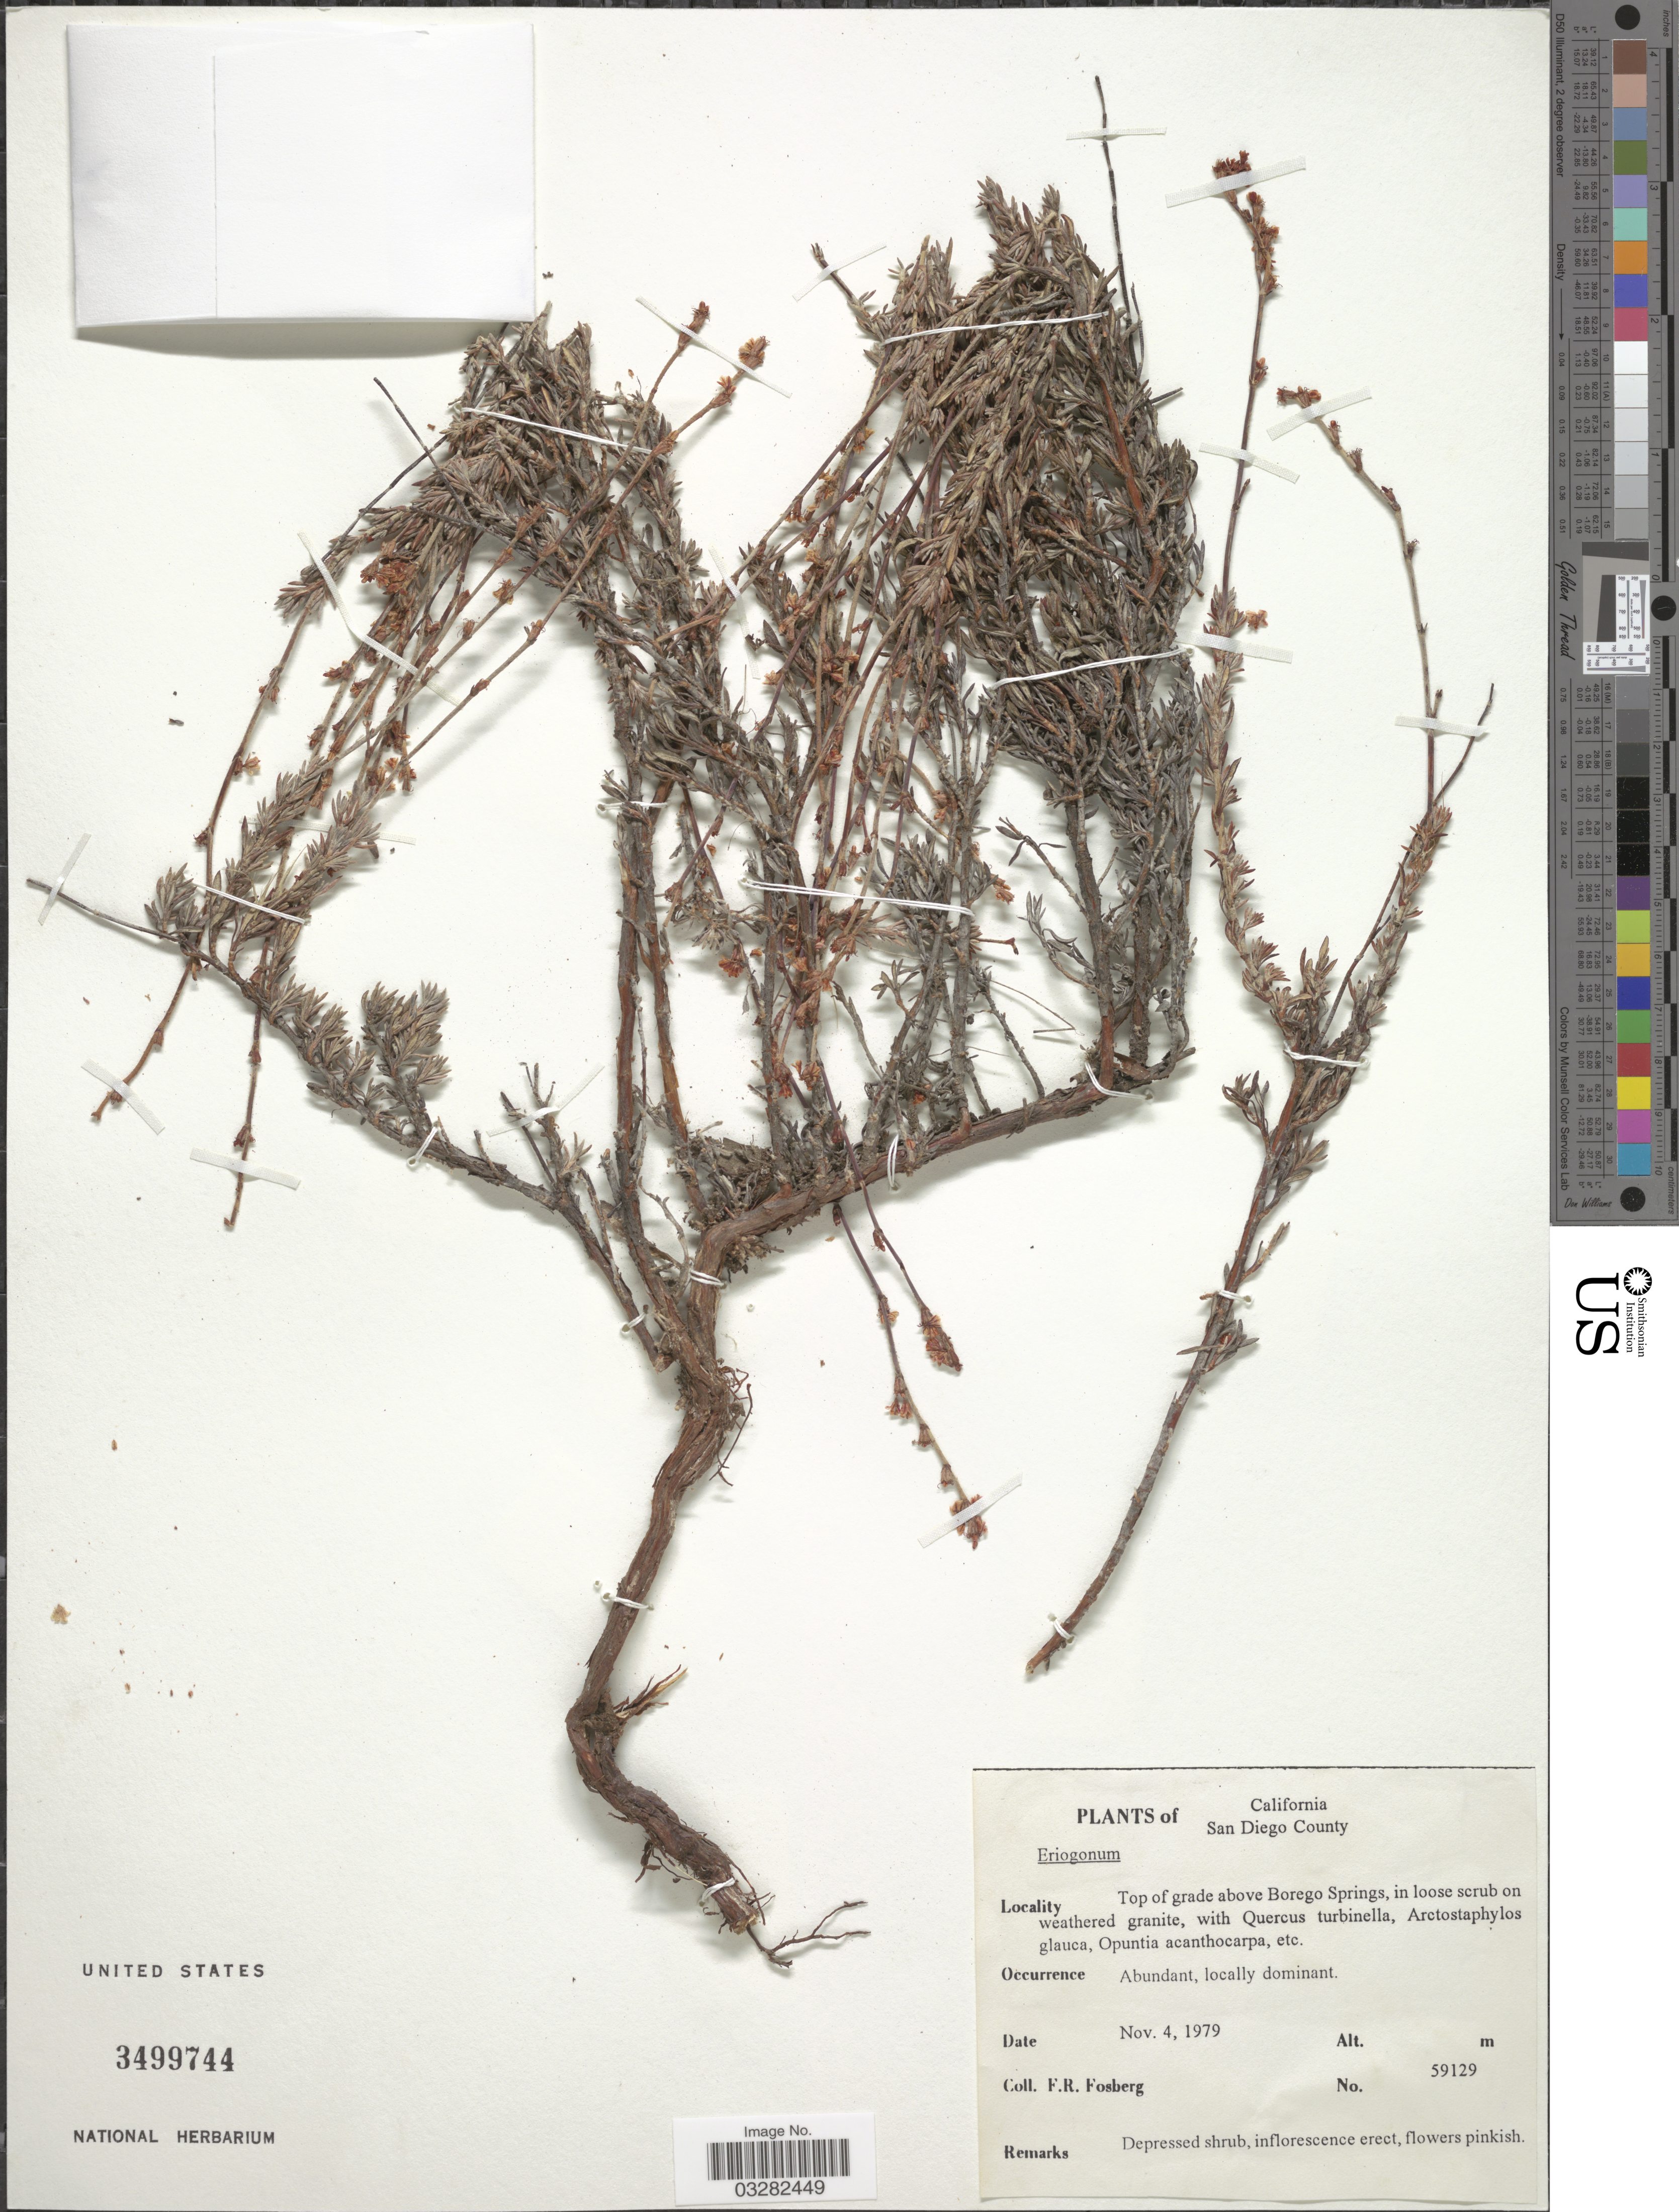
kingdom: Plantae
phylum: Tracheophyta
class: Magnoliopsida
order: Caryophyllales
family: Polygonaceae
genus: Eriogonum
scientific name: Eriogonum sp.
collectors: F. R. Fosberg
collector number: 59129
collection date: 1979-11-04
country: United States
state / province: California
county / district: San Diego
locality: San Diego County. Top of grade above Borego Springs.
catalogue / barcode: US 3499744